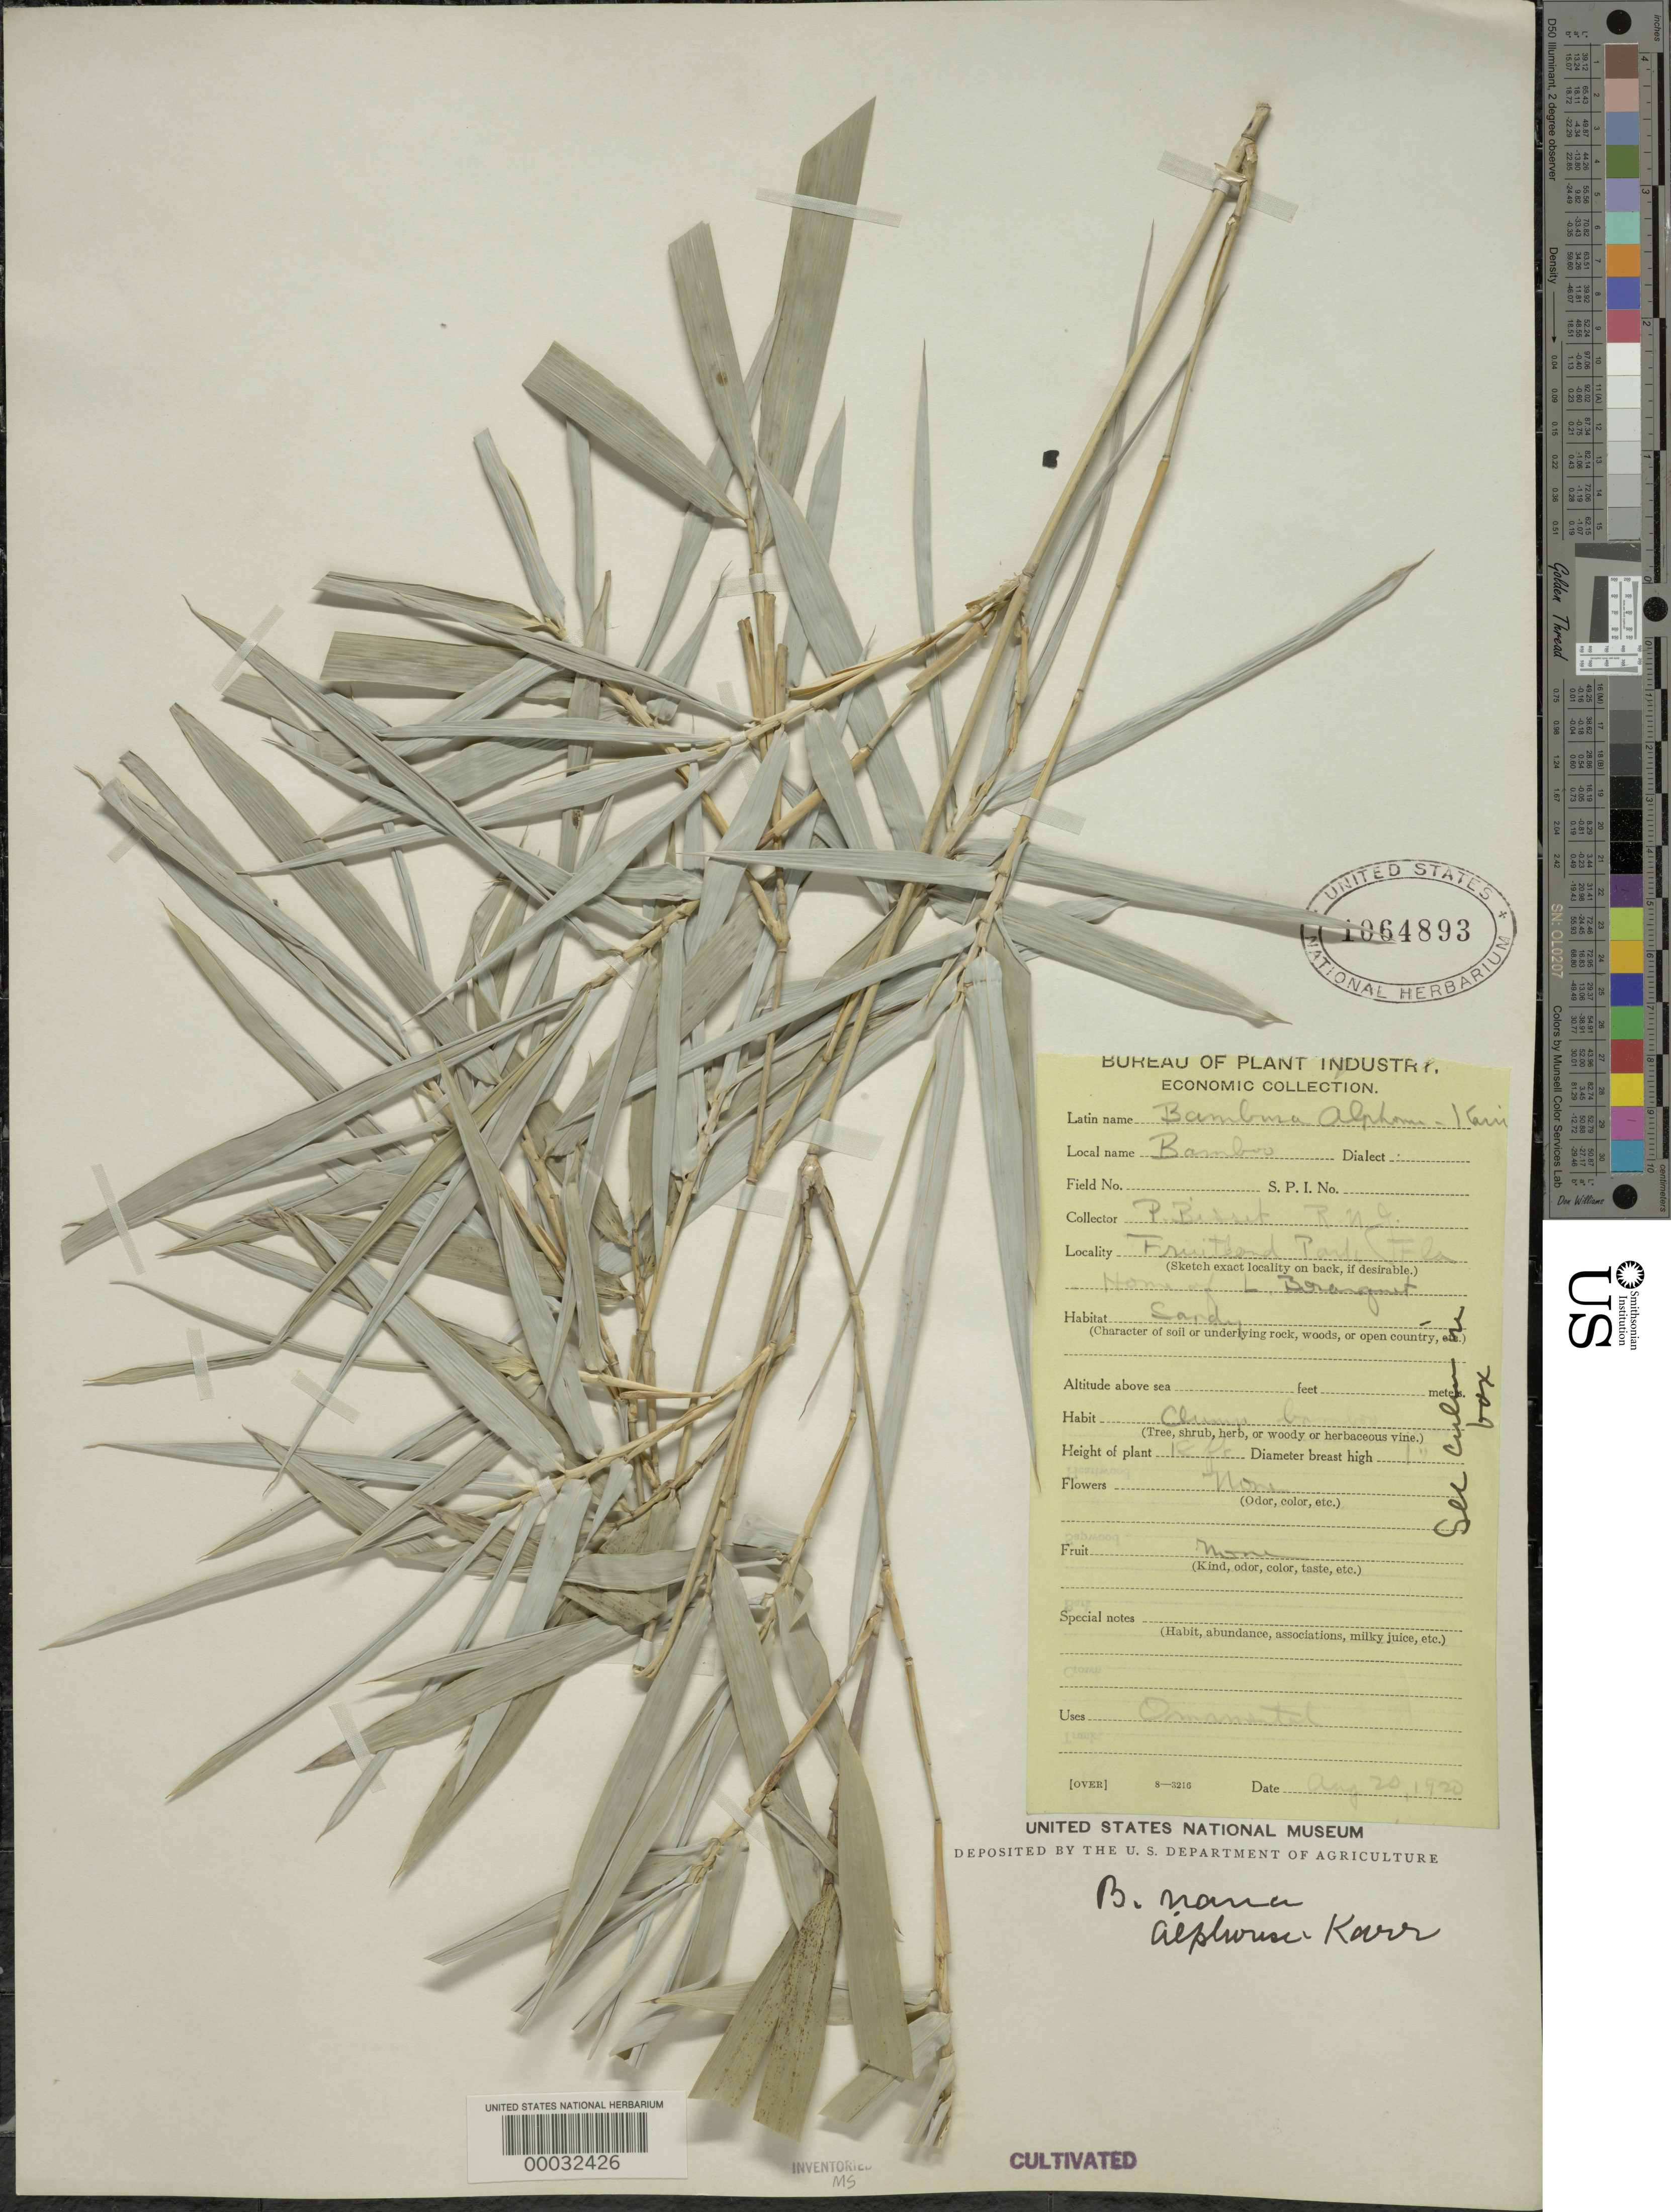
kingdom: Plantae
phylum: Tracheophyta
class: Liliopsida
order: Poales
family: Poaceae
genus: Bambusa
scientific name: Bambusa multiplex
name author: (Lour.) Raeusch. ex Schult. & Schult. f.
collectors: P. Bisset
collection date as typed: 20 Aug 1920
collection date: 1920-08-20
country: United States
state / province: Florida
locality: Fruitland Park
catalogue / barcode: US 1064893